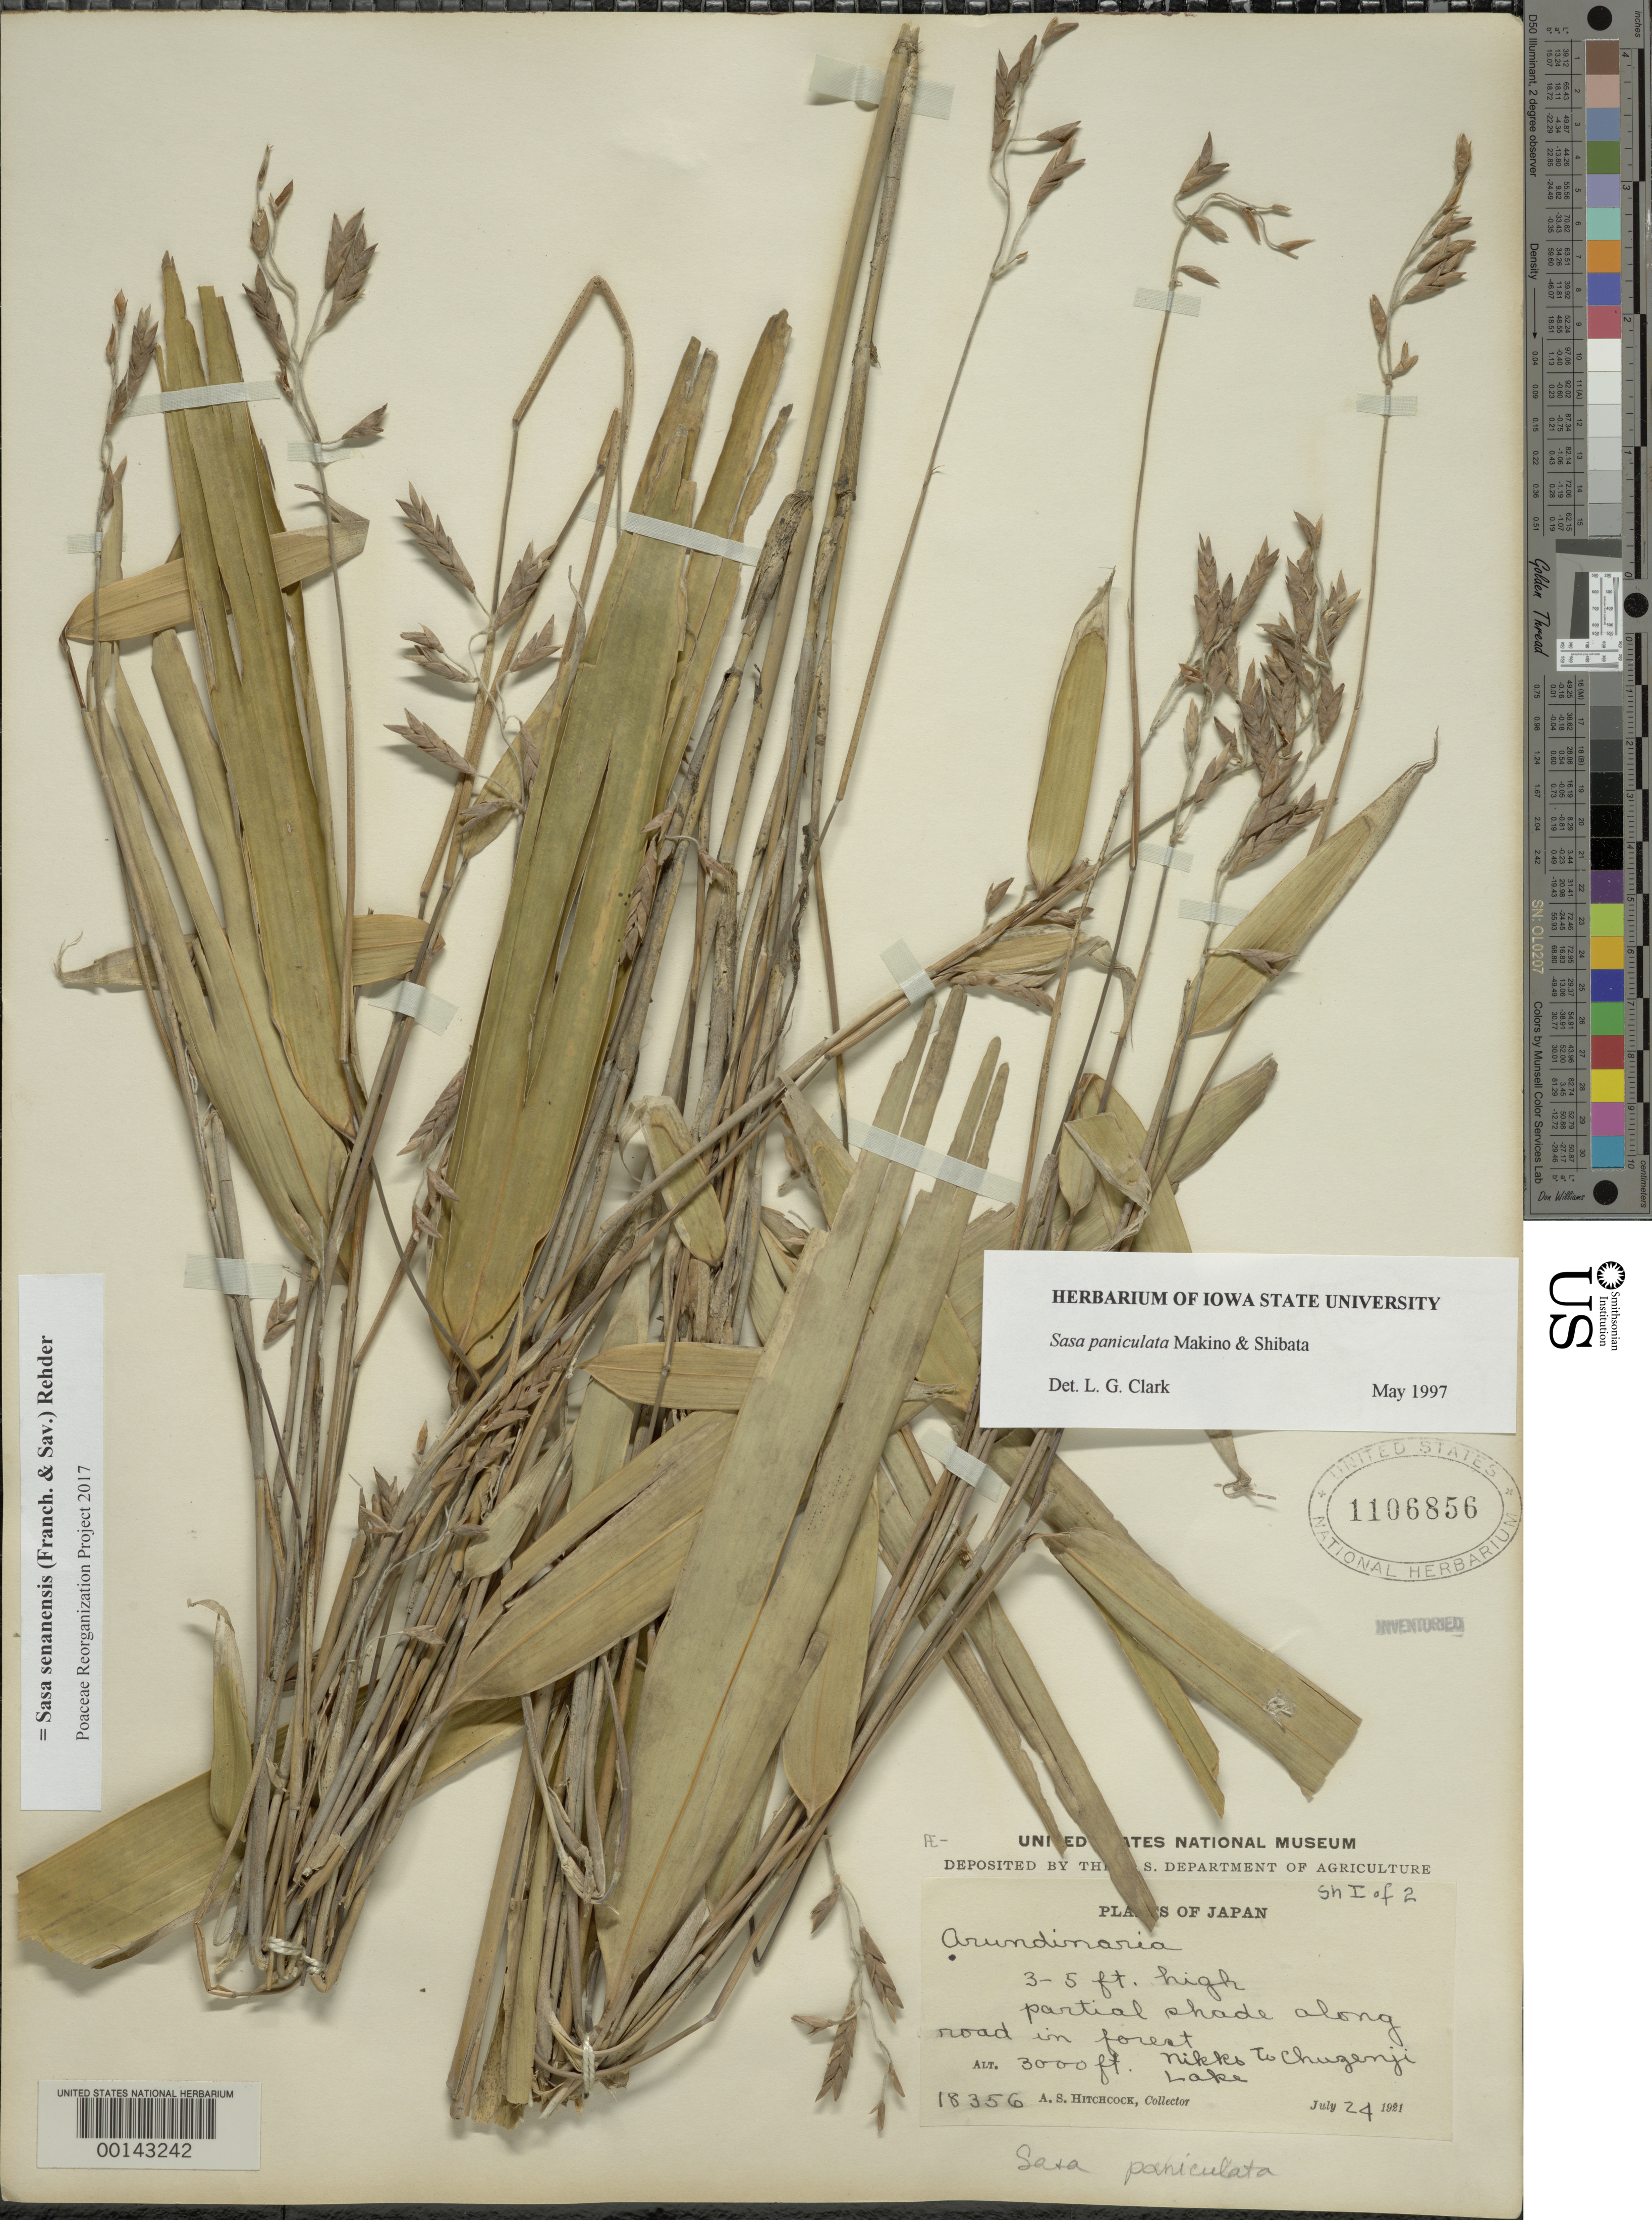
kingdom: Plantae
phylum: Tracheophyta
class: Liliopsida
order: Poales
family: Poaceae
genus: Sasa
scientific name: Sasa senanensis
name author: (Franch. & Sav.) Rehder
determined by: Poaceae Reorganization Project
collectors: A. S. Hitchcock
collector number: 18356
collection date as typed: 24 Jul 1921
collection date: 1921-07-24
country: Japan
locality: Nikko, chuzenji lake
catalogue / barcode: US 1106856